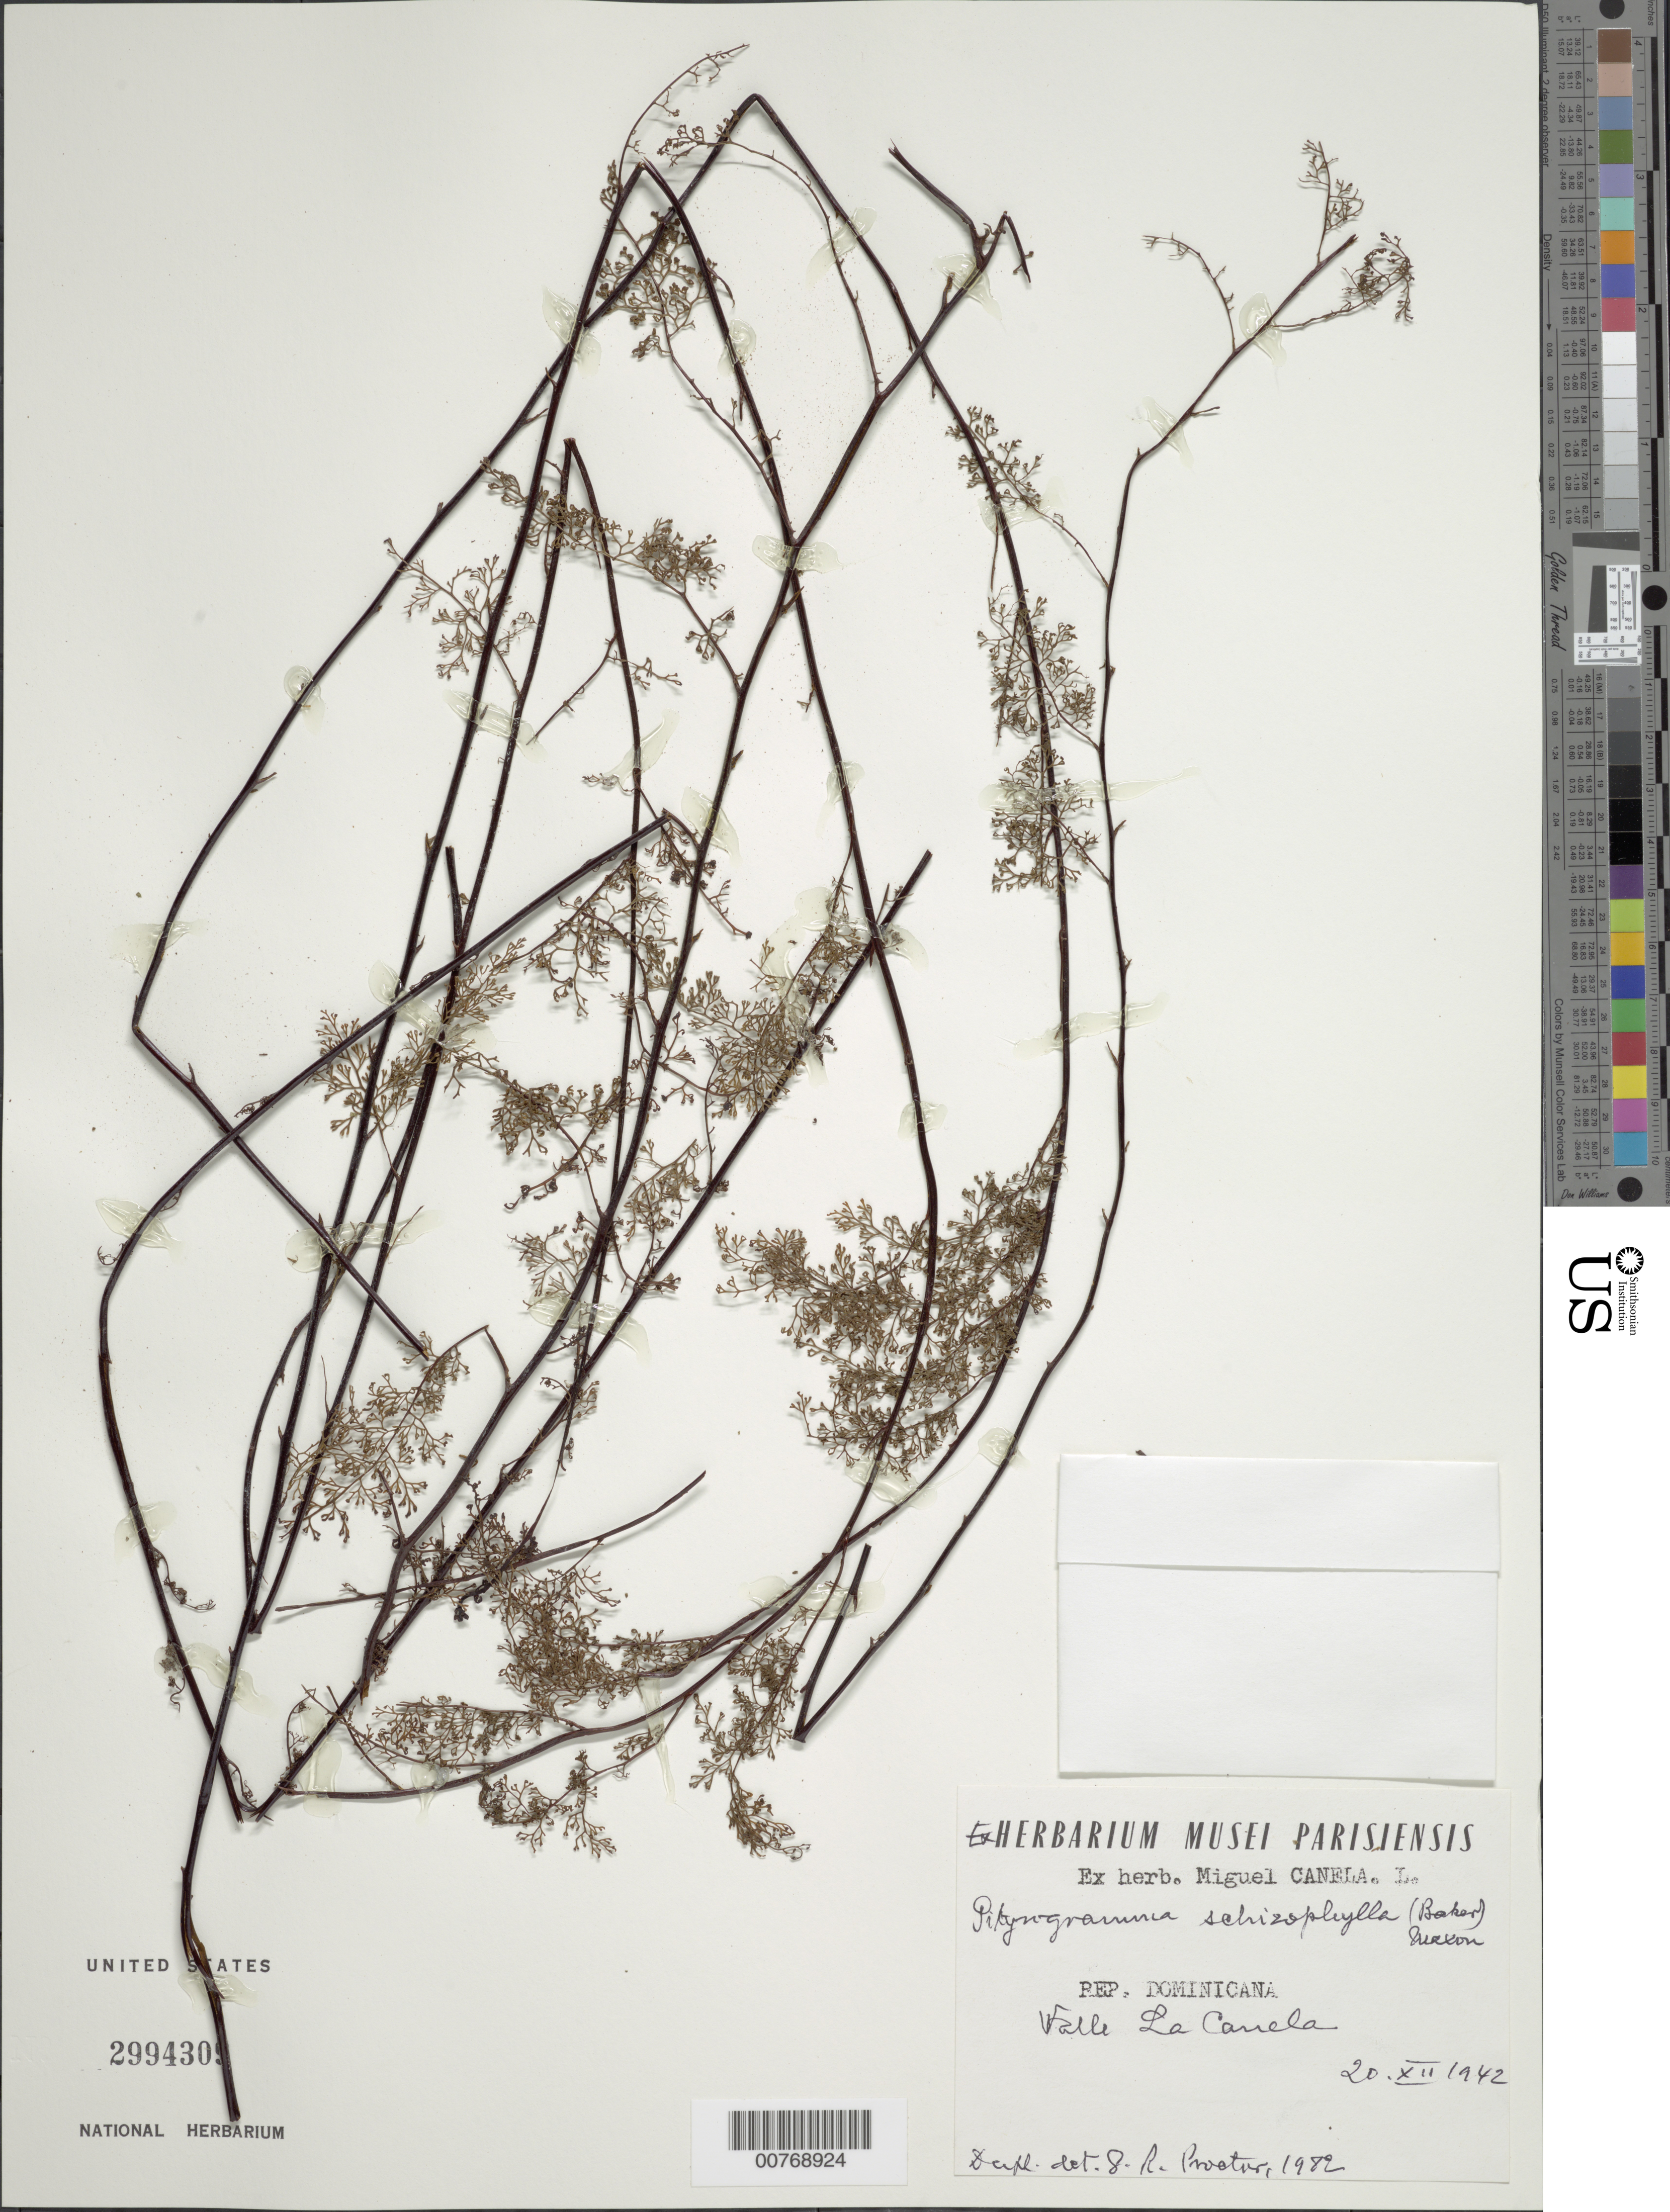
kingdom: Plantae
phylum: Tracheophyta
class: Polypodiopsida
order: Polypodiales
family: Pteridaceae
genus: Pityrogramma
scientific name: Pityrogramma schizophylla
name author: (Baker) Maxon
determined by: Proctor, G. R.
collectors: M. Canela Lazaro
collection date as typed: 20 Dec 1942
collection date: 1942-12-20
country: Dominican Republic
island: Hispaniola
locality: Valle La Canela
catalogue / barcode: US 2994309